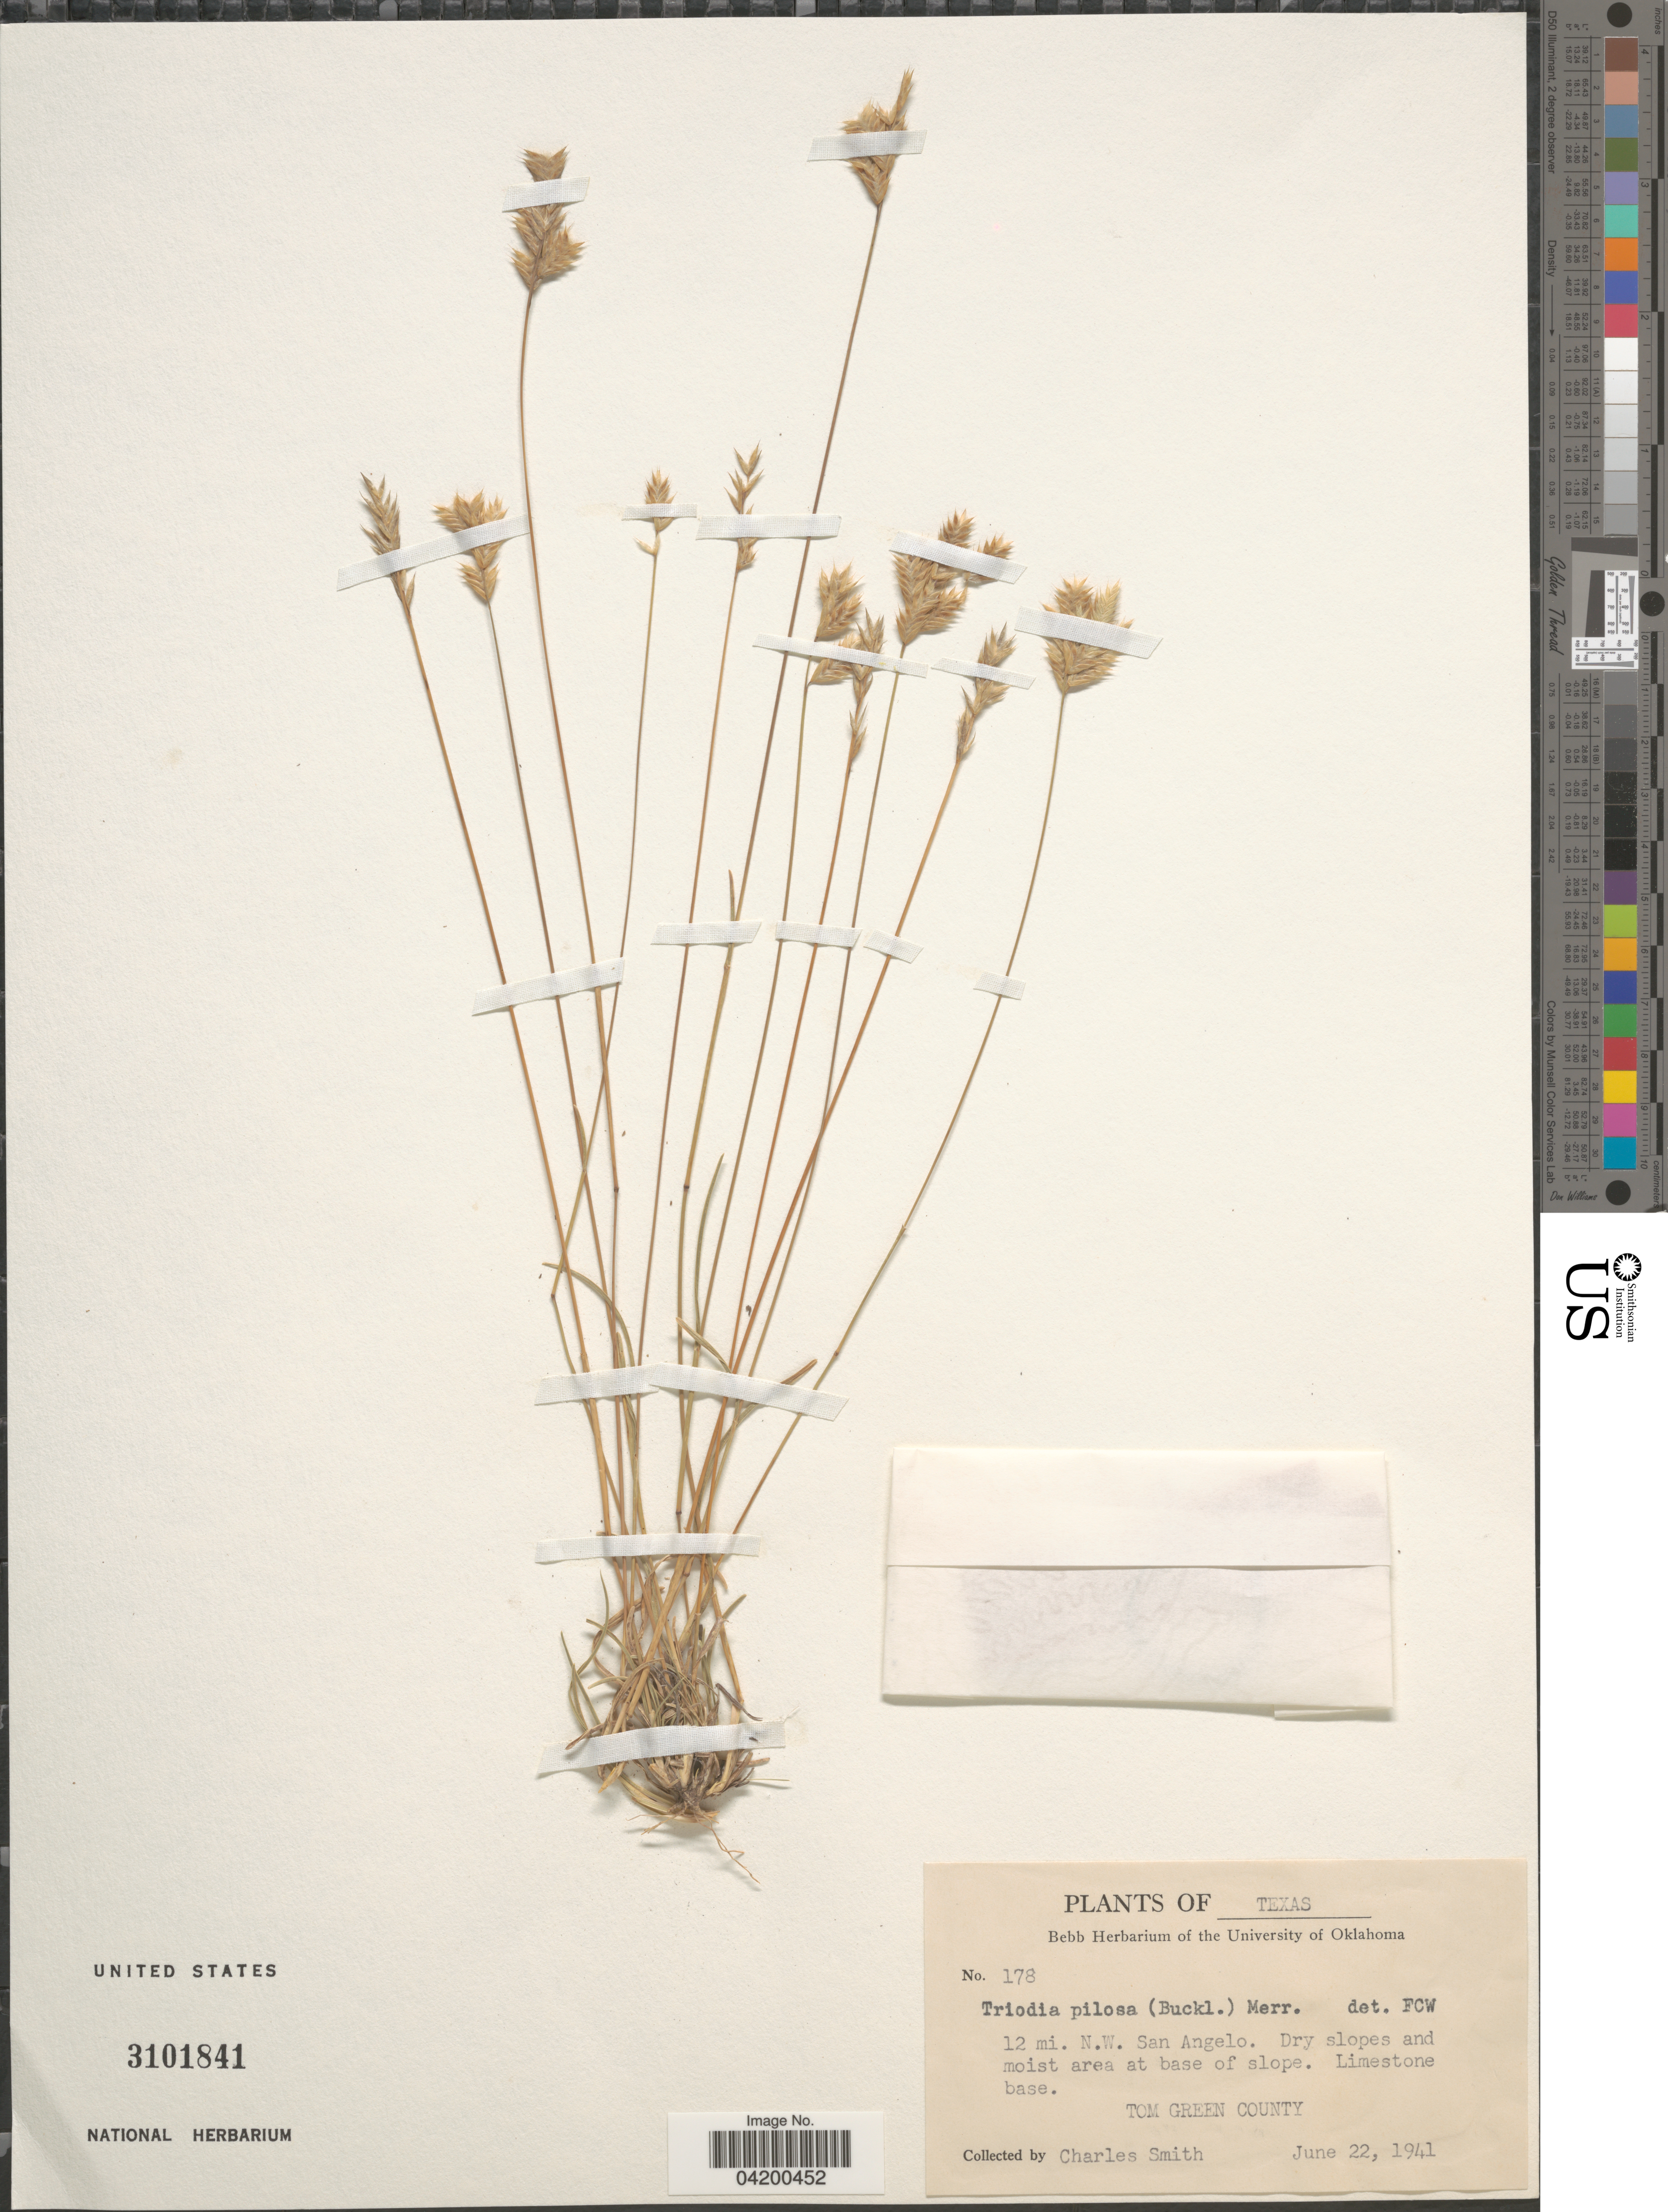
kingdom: Plantae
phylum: Tracheophyta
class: Liliopsida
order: Poales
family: Poaceae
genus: Erioneuron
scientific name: Erioneuron pilosum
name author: (Buckley) Nash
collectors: C. L. Smith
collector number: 178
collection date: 1941-06-22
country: United States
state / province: Texas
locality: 12 mi. N.W. San Angelo. Dry slopes and moist area at base of slope. Tom Green County.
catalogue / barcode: US 3101841